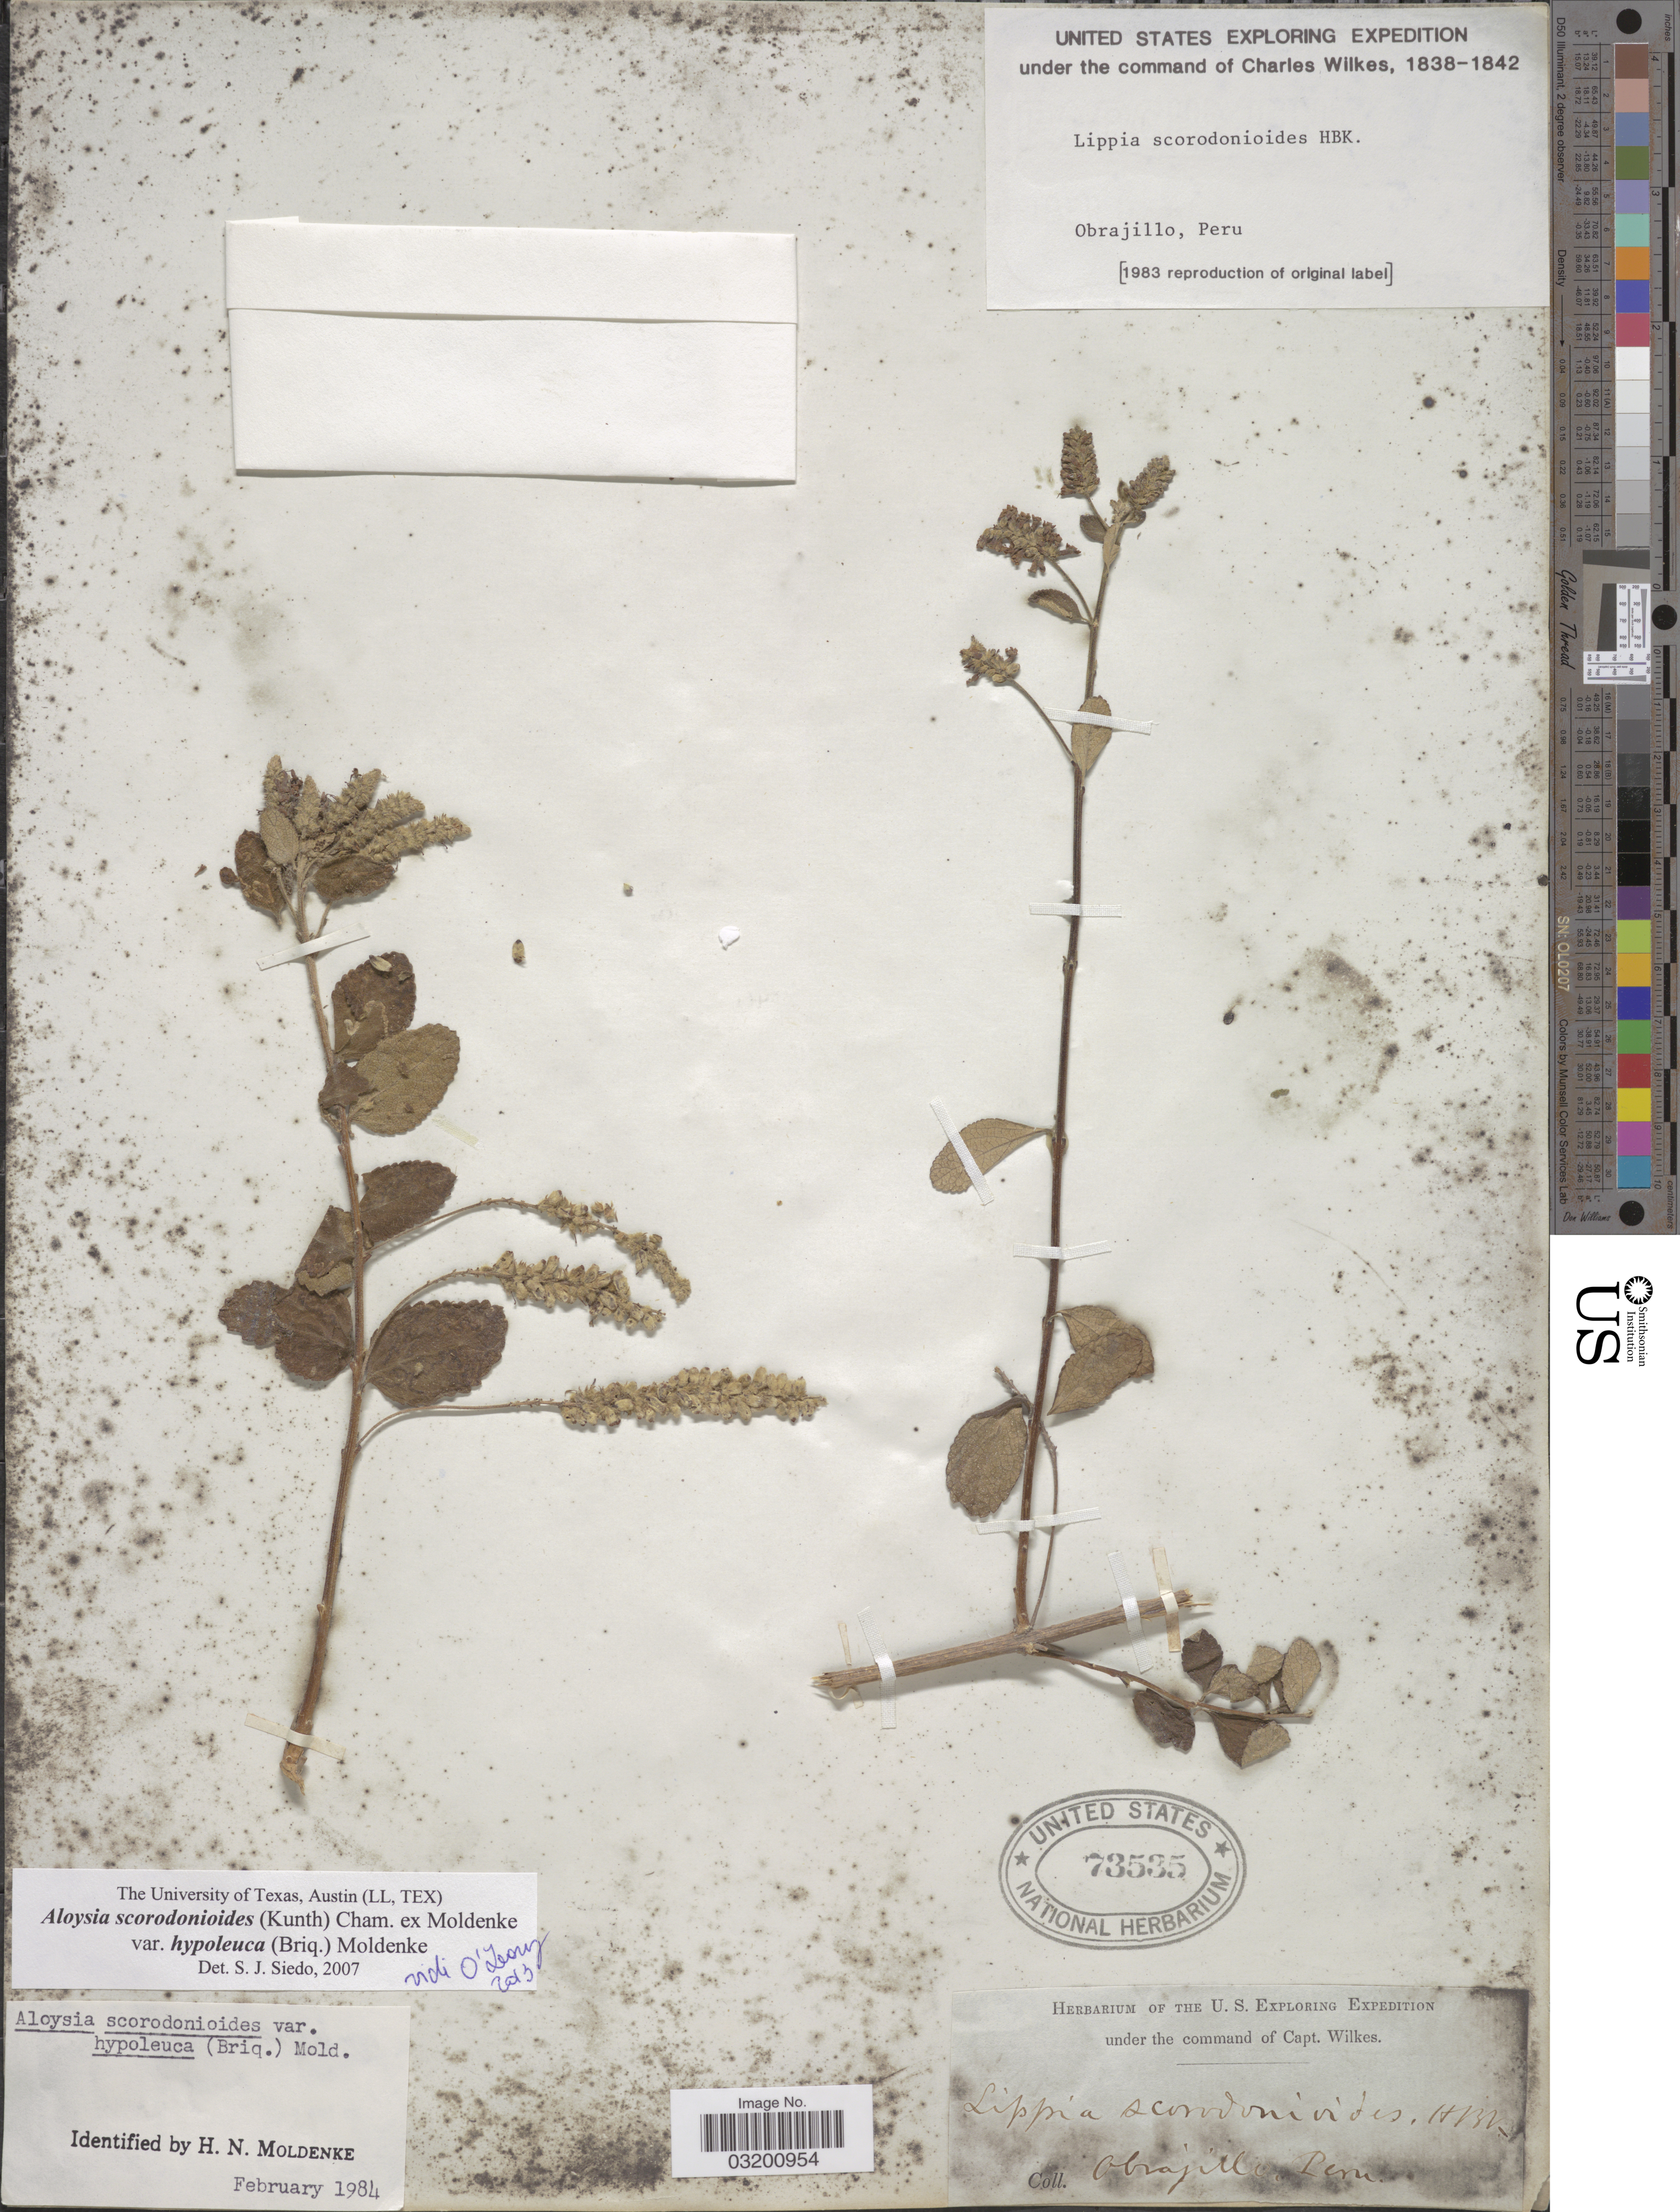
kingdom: Plantae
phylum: Tracheophyta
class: Magnoliopsida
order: Lamiales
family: Verbenaceae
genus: Aloysia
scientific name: Aloysia scorodonioides var. hypoleuca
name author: (Briq.) Moldenke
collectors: C. Wright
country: Peru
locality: Obrajillo.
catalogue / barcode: US 73535